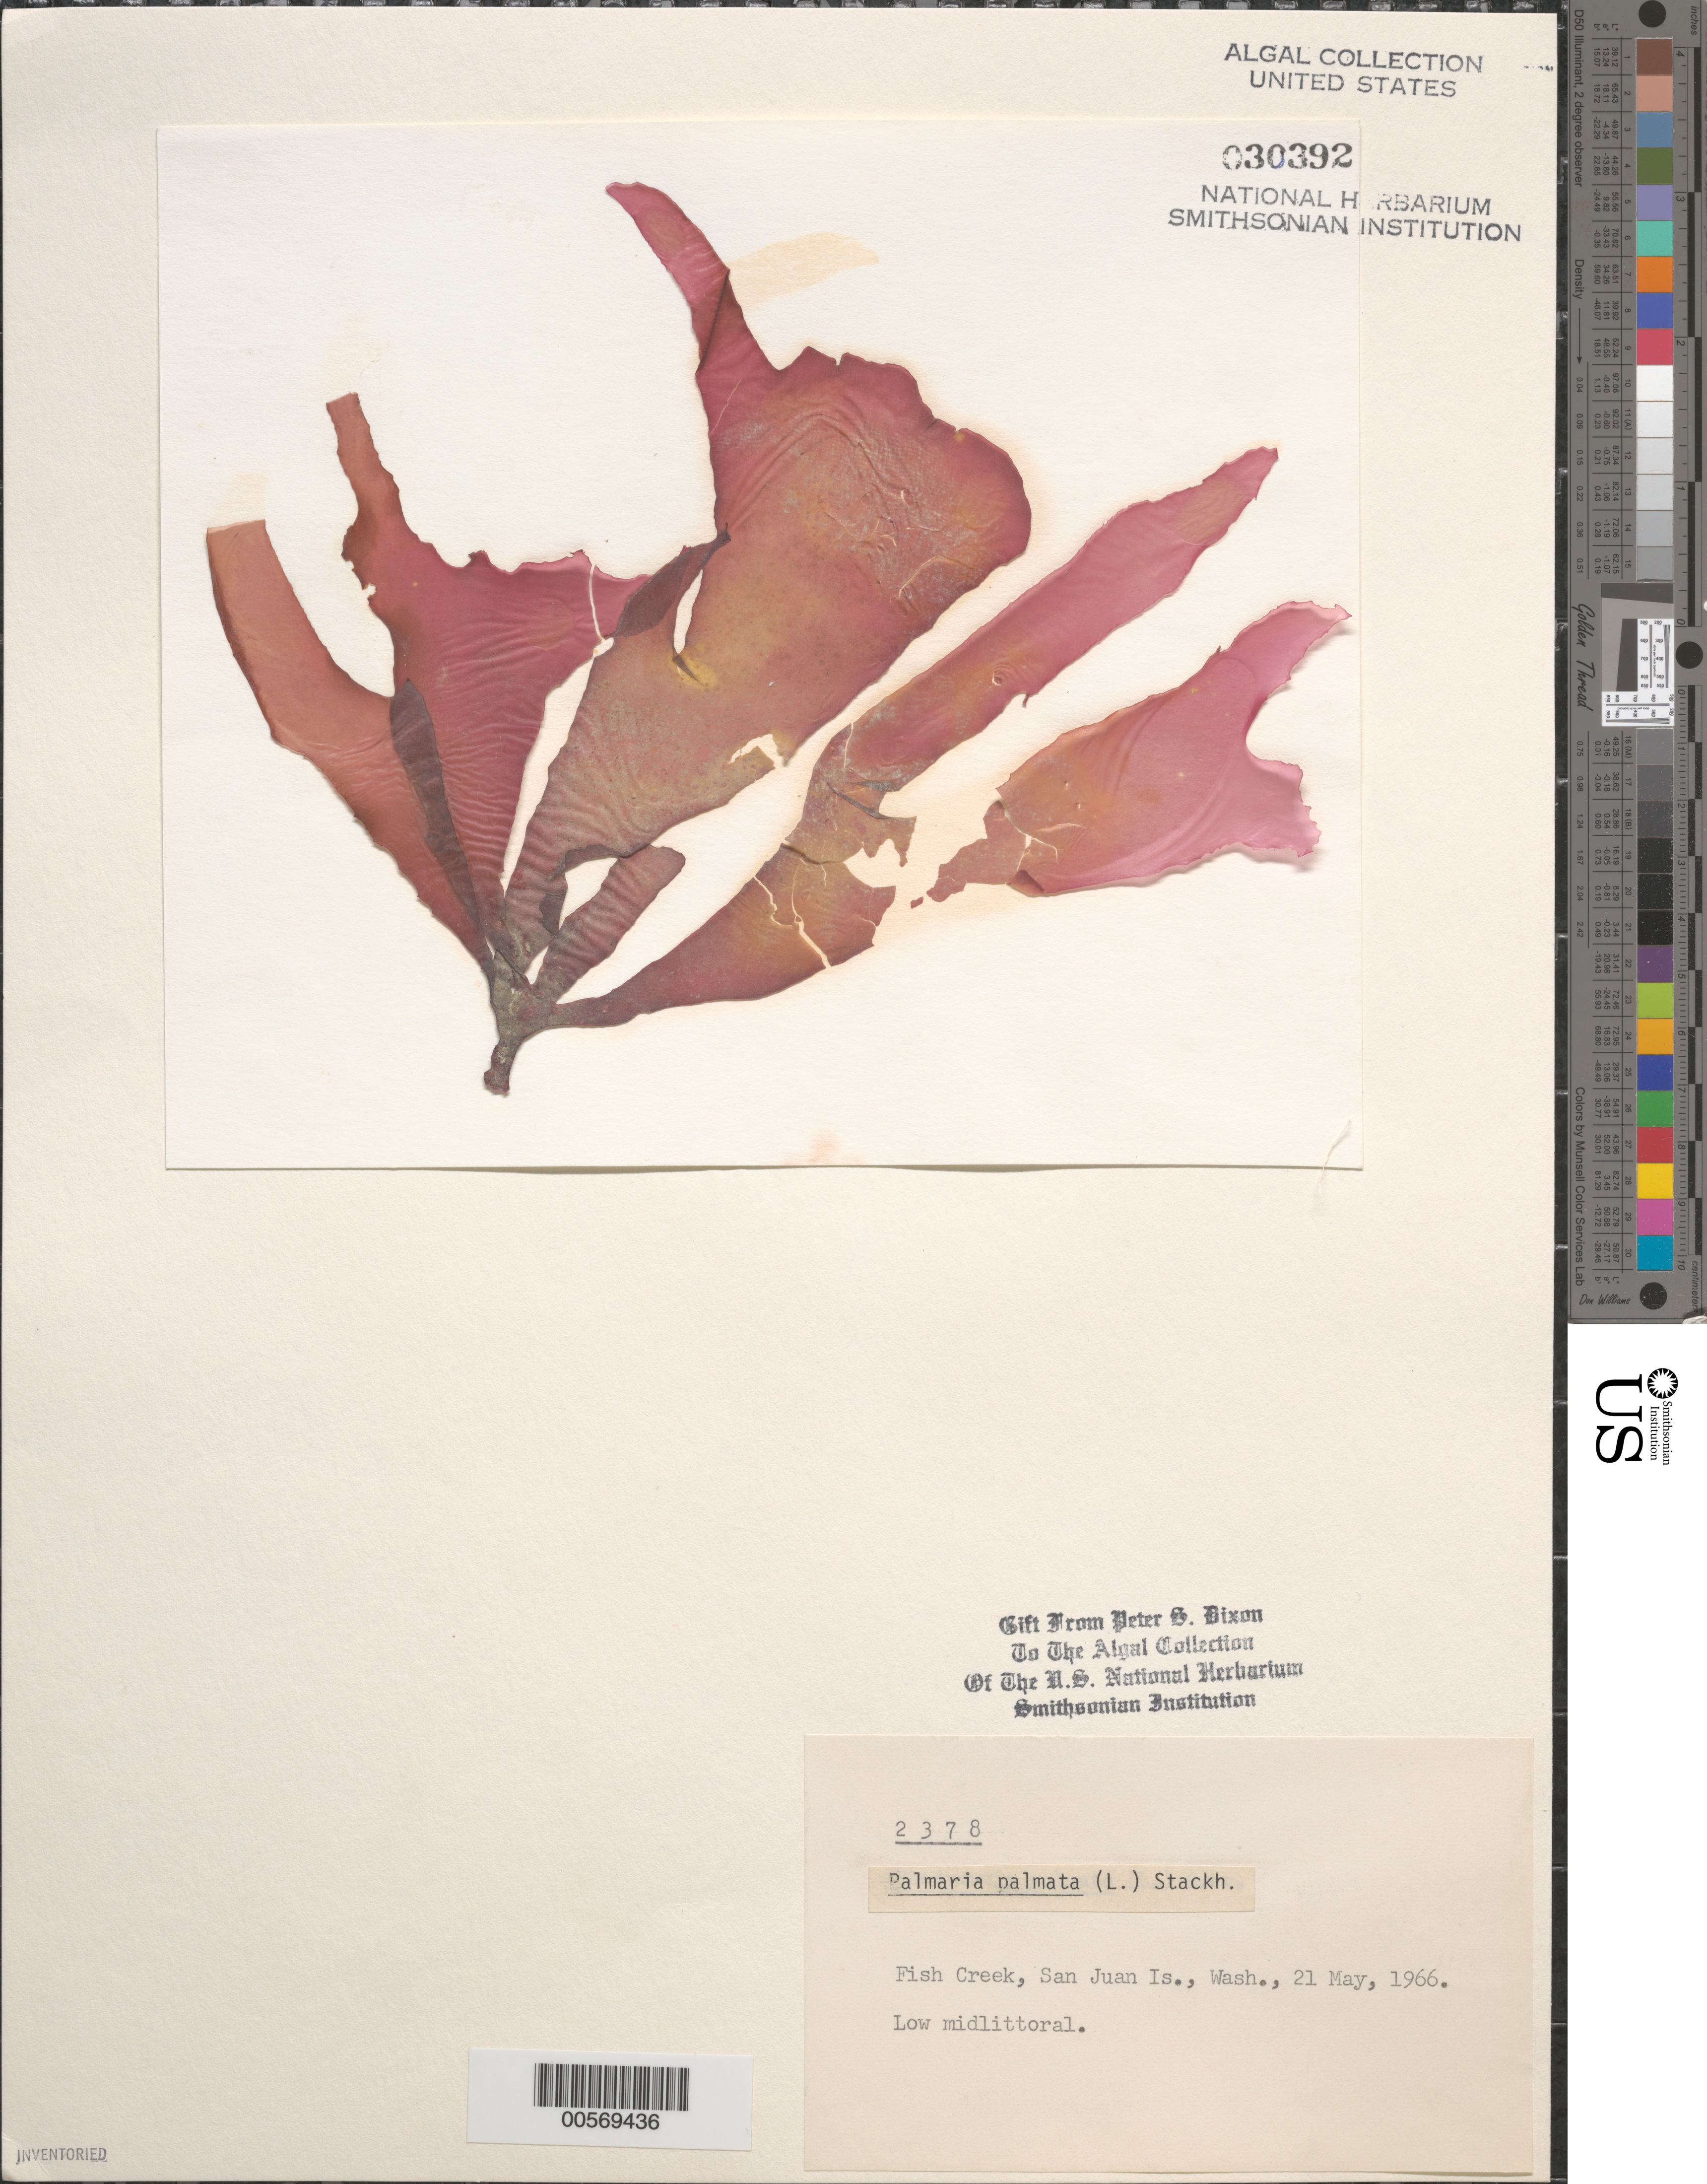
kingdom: Plantae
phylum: Rhodophyta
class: Florideophyceae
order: Palmariales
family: Palmariaceae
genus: Palmaria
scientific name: Palmaria palmata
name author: (L.) F. Weber & D. Mohr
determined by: Dixon, P. S.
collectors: P. S. Dixon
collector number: PSD 2378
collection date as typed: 21 May 1966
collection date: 1966-05-21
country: United States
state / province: Washington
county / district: San Juan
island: San Juan Island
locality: Fish Creek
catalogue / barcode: US 30392